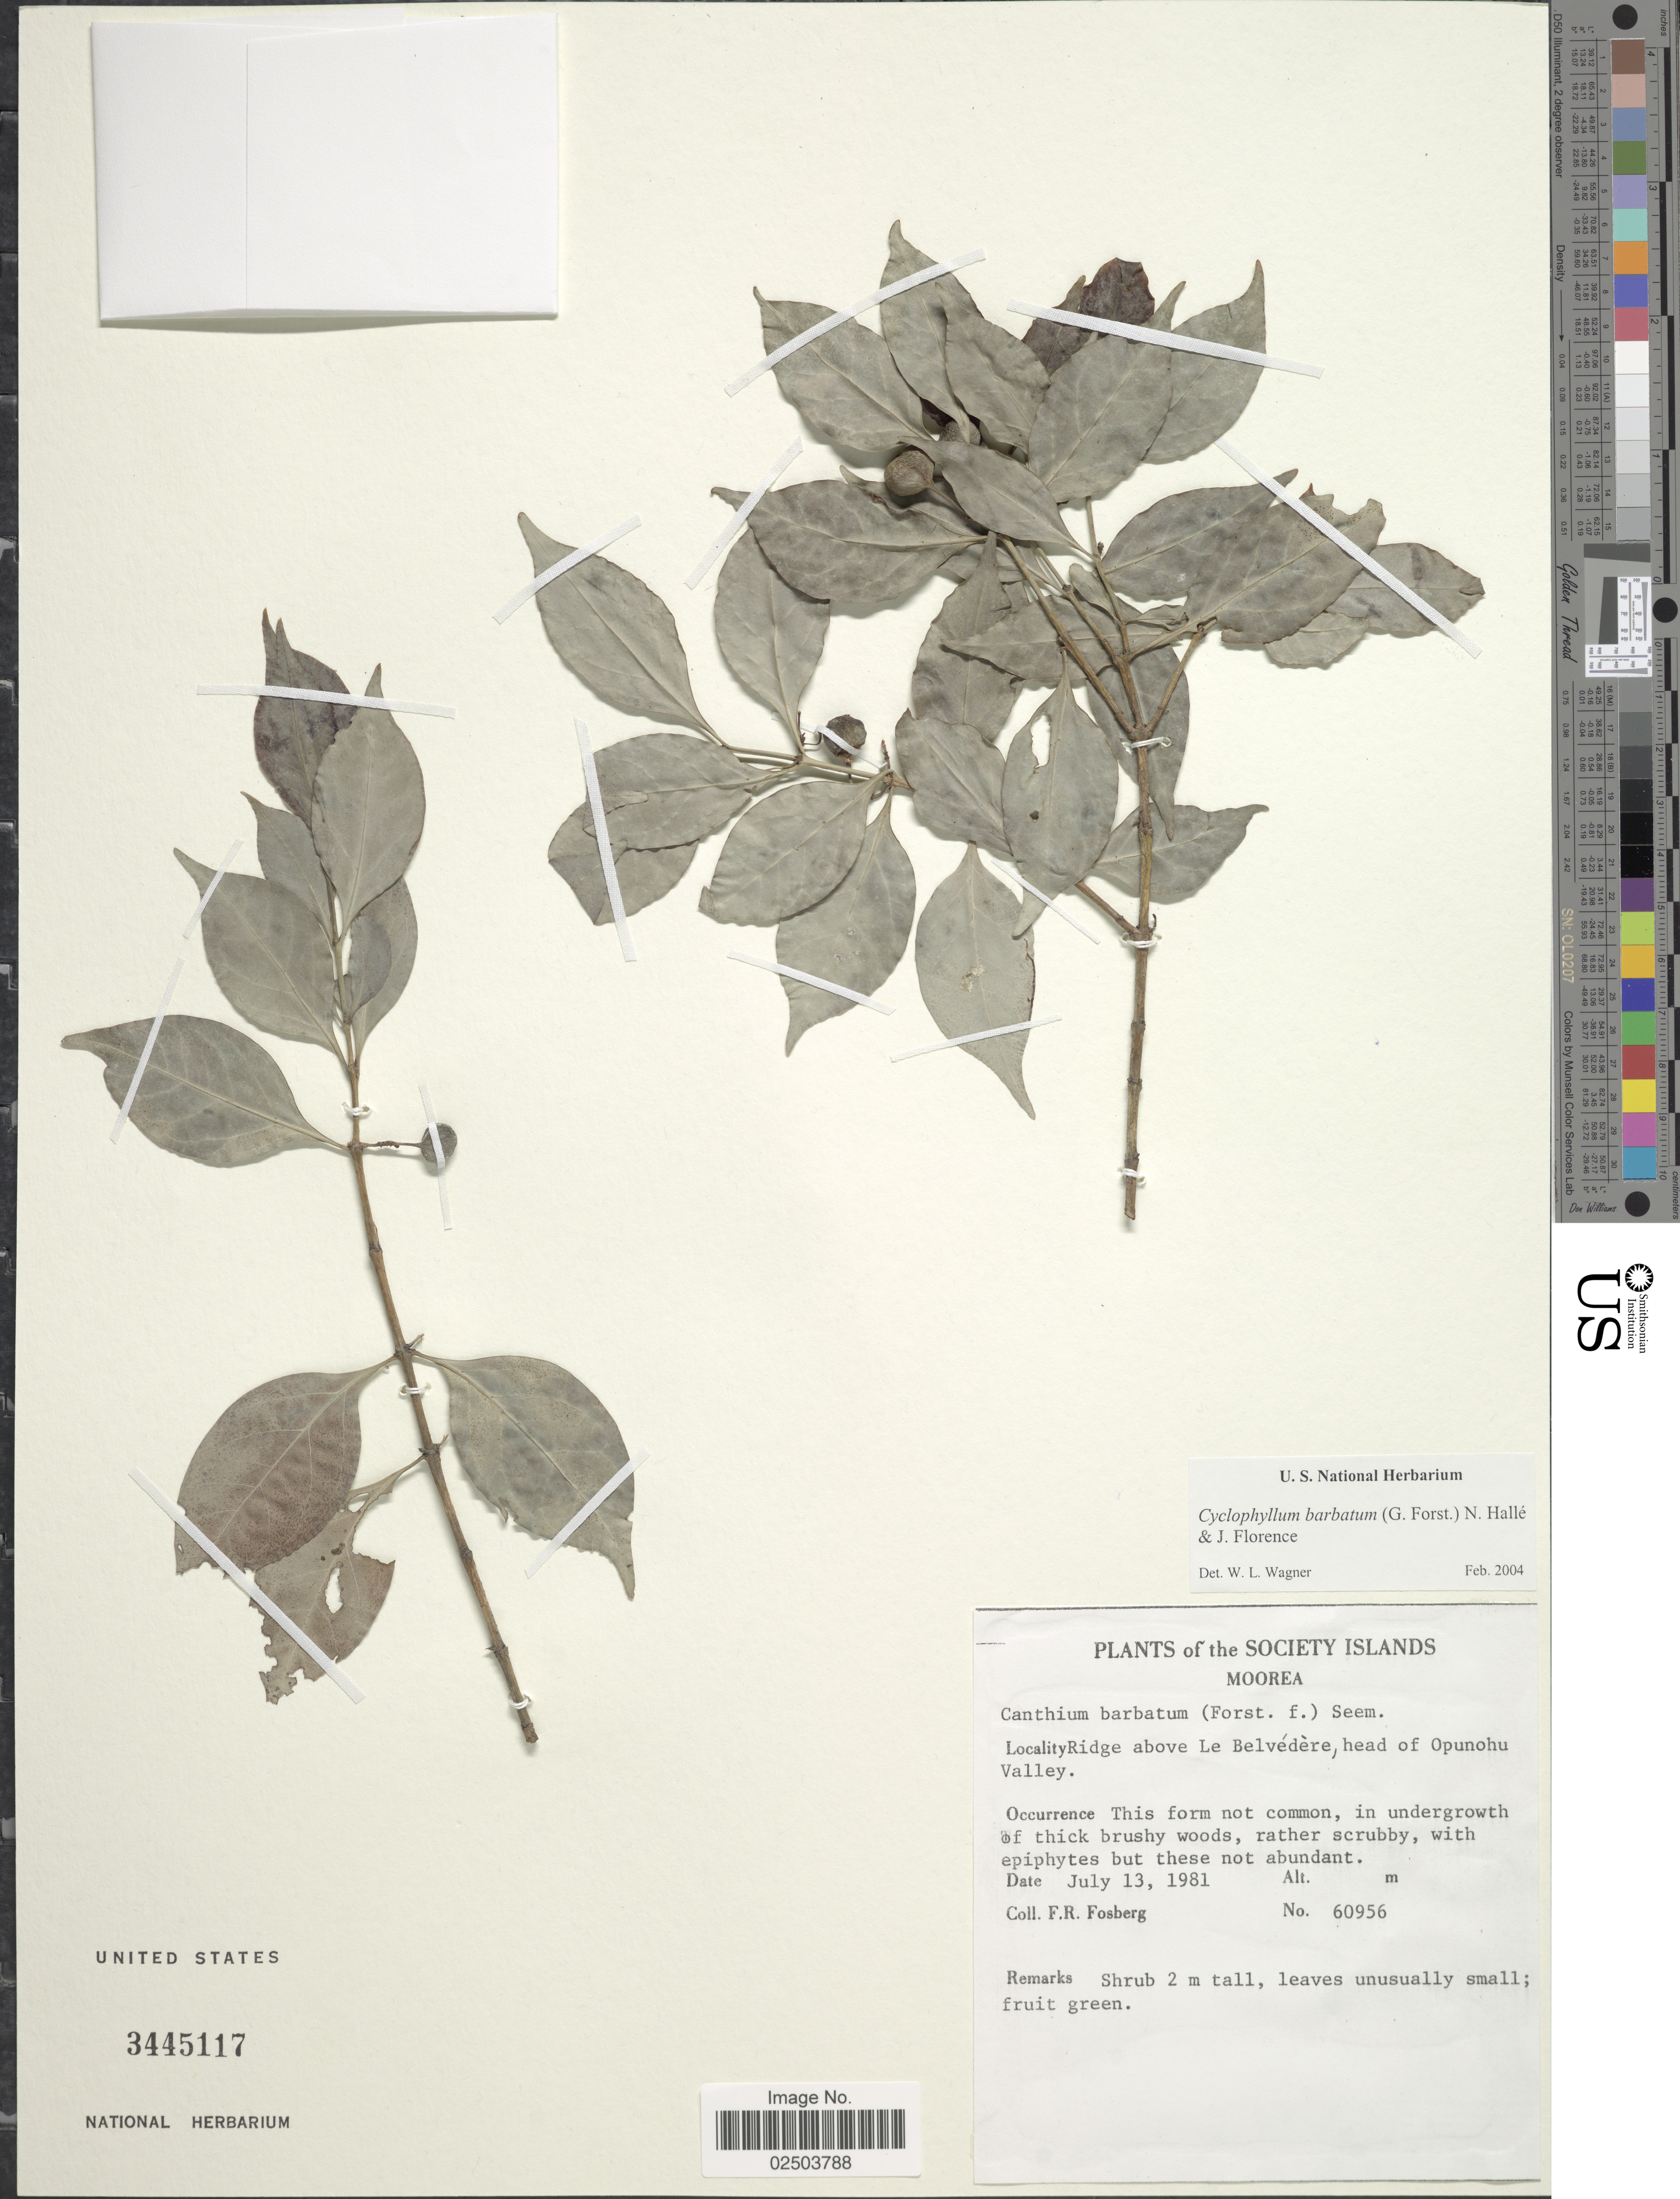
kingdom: Plantae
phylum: Tracheophyta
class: Magnoliopsida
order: Gentianales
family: Rubiaceae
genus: Cyclophyllum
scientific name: Cyclophyllum barbatum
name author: (G. Forst.) N. Hallé & J. Florence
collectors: F. R. Fosberg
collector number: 60956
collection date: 1981-07-13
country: French Polynesia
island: Moorea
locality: Society Islands. Moorea. Ridge above Le Belvedere, head of Opunohu Valley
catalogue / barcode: US 3445117